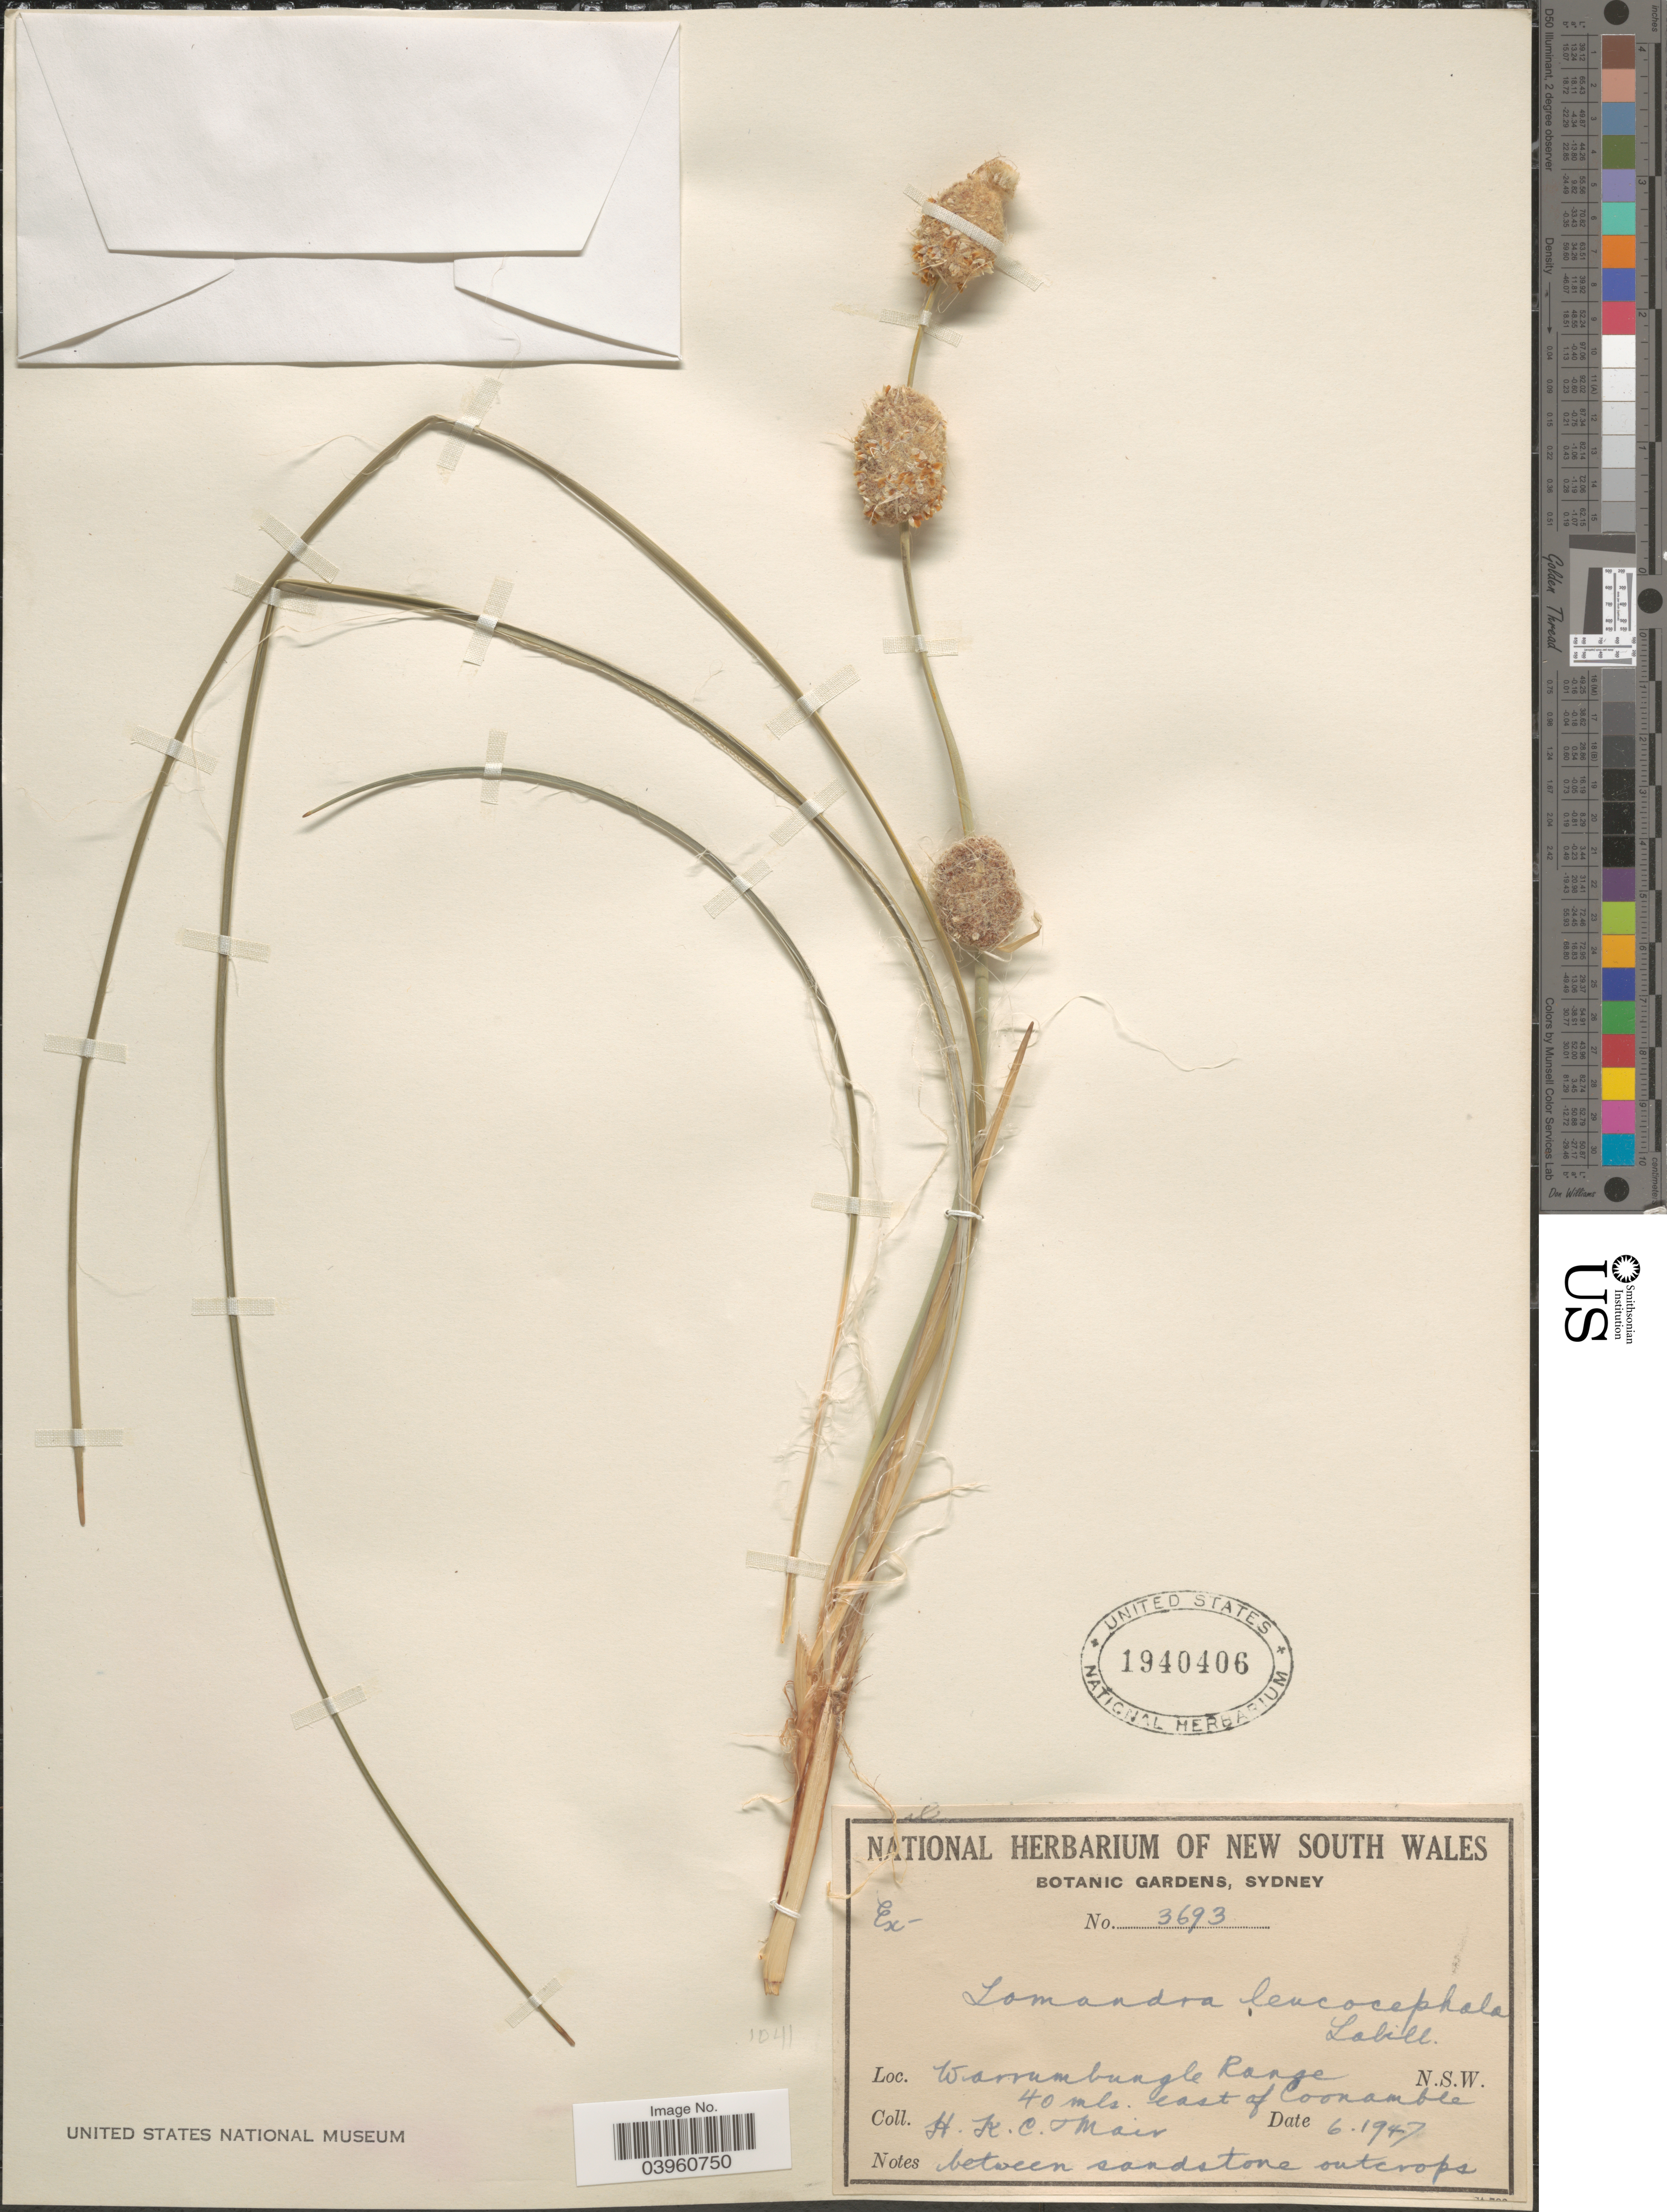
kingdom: Plantae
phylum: Tracheophyta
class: Liliopsida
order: Asparagales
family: Asparagaceae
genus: Lomandra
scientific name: Lomandra leucocephala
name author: (R. Br.) Ewart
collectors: H. Mair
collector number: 3693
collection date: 1947-06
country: Australia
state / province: New South Wales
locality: Warrambungle Range. N.S.W. 49 mls. east of Coonamble.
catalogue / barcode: US 1940406